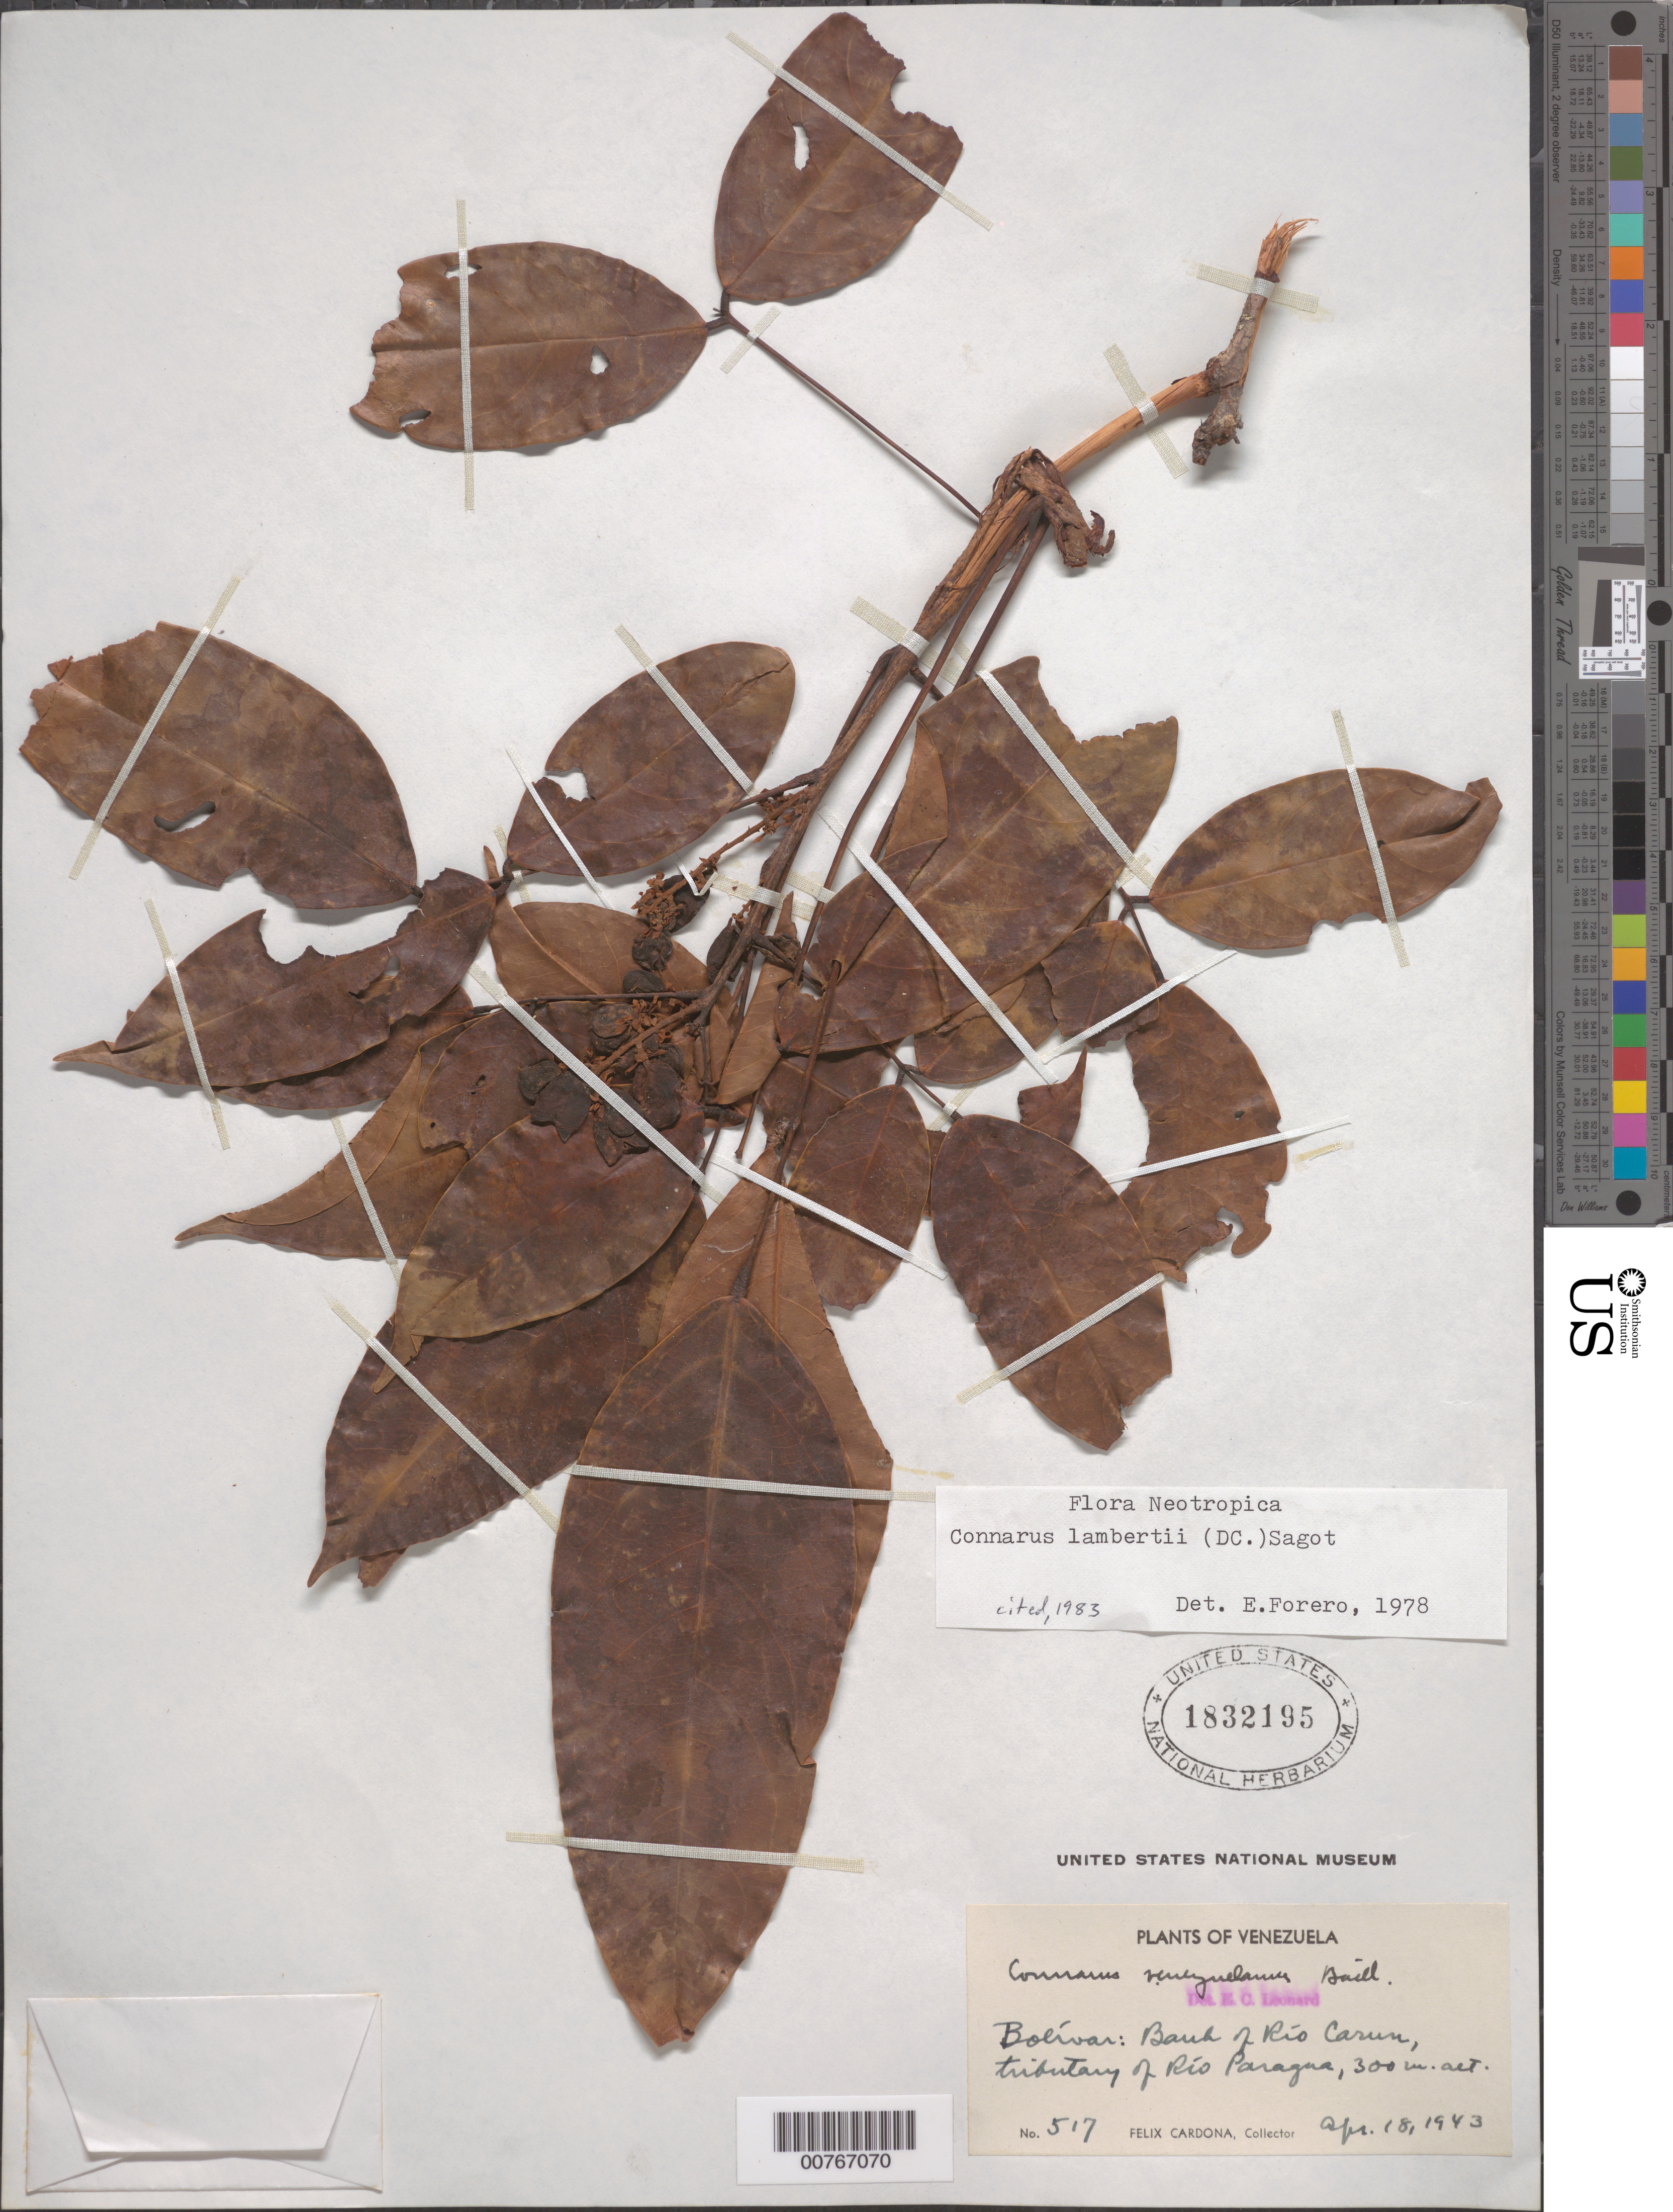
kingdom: Plantae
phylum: Tracheophyta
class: Magnoliopsida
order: Oxalidales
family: Connaraceae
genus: Connarus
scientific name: Connarus lambertii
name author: (DC.) Sagot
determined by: Forero, E.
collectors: F. Cardona Puig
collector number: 517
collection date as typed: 18-Apr-43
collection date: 1943-04-18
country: Venezuela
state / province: Bolívar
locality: Río Caruni, tributary of Río Paragua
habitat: Orillas del rio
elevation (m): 300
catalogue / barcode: US 1832195